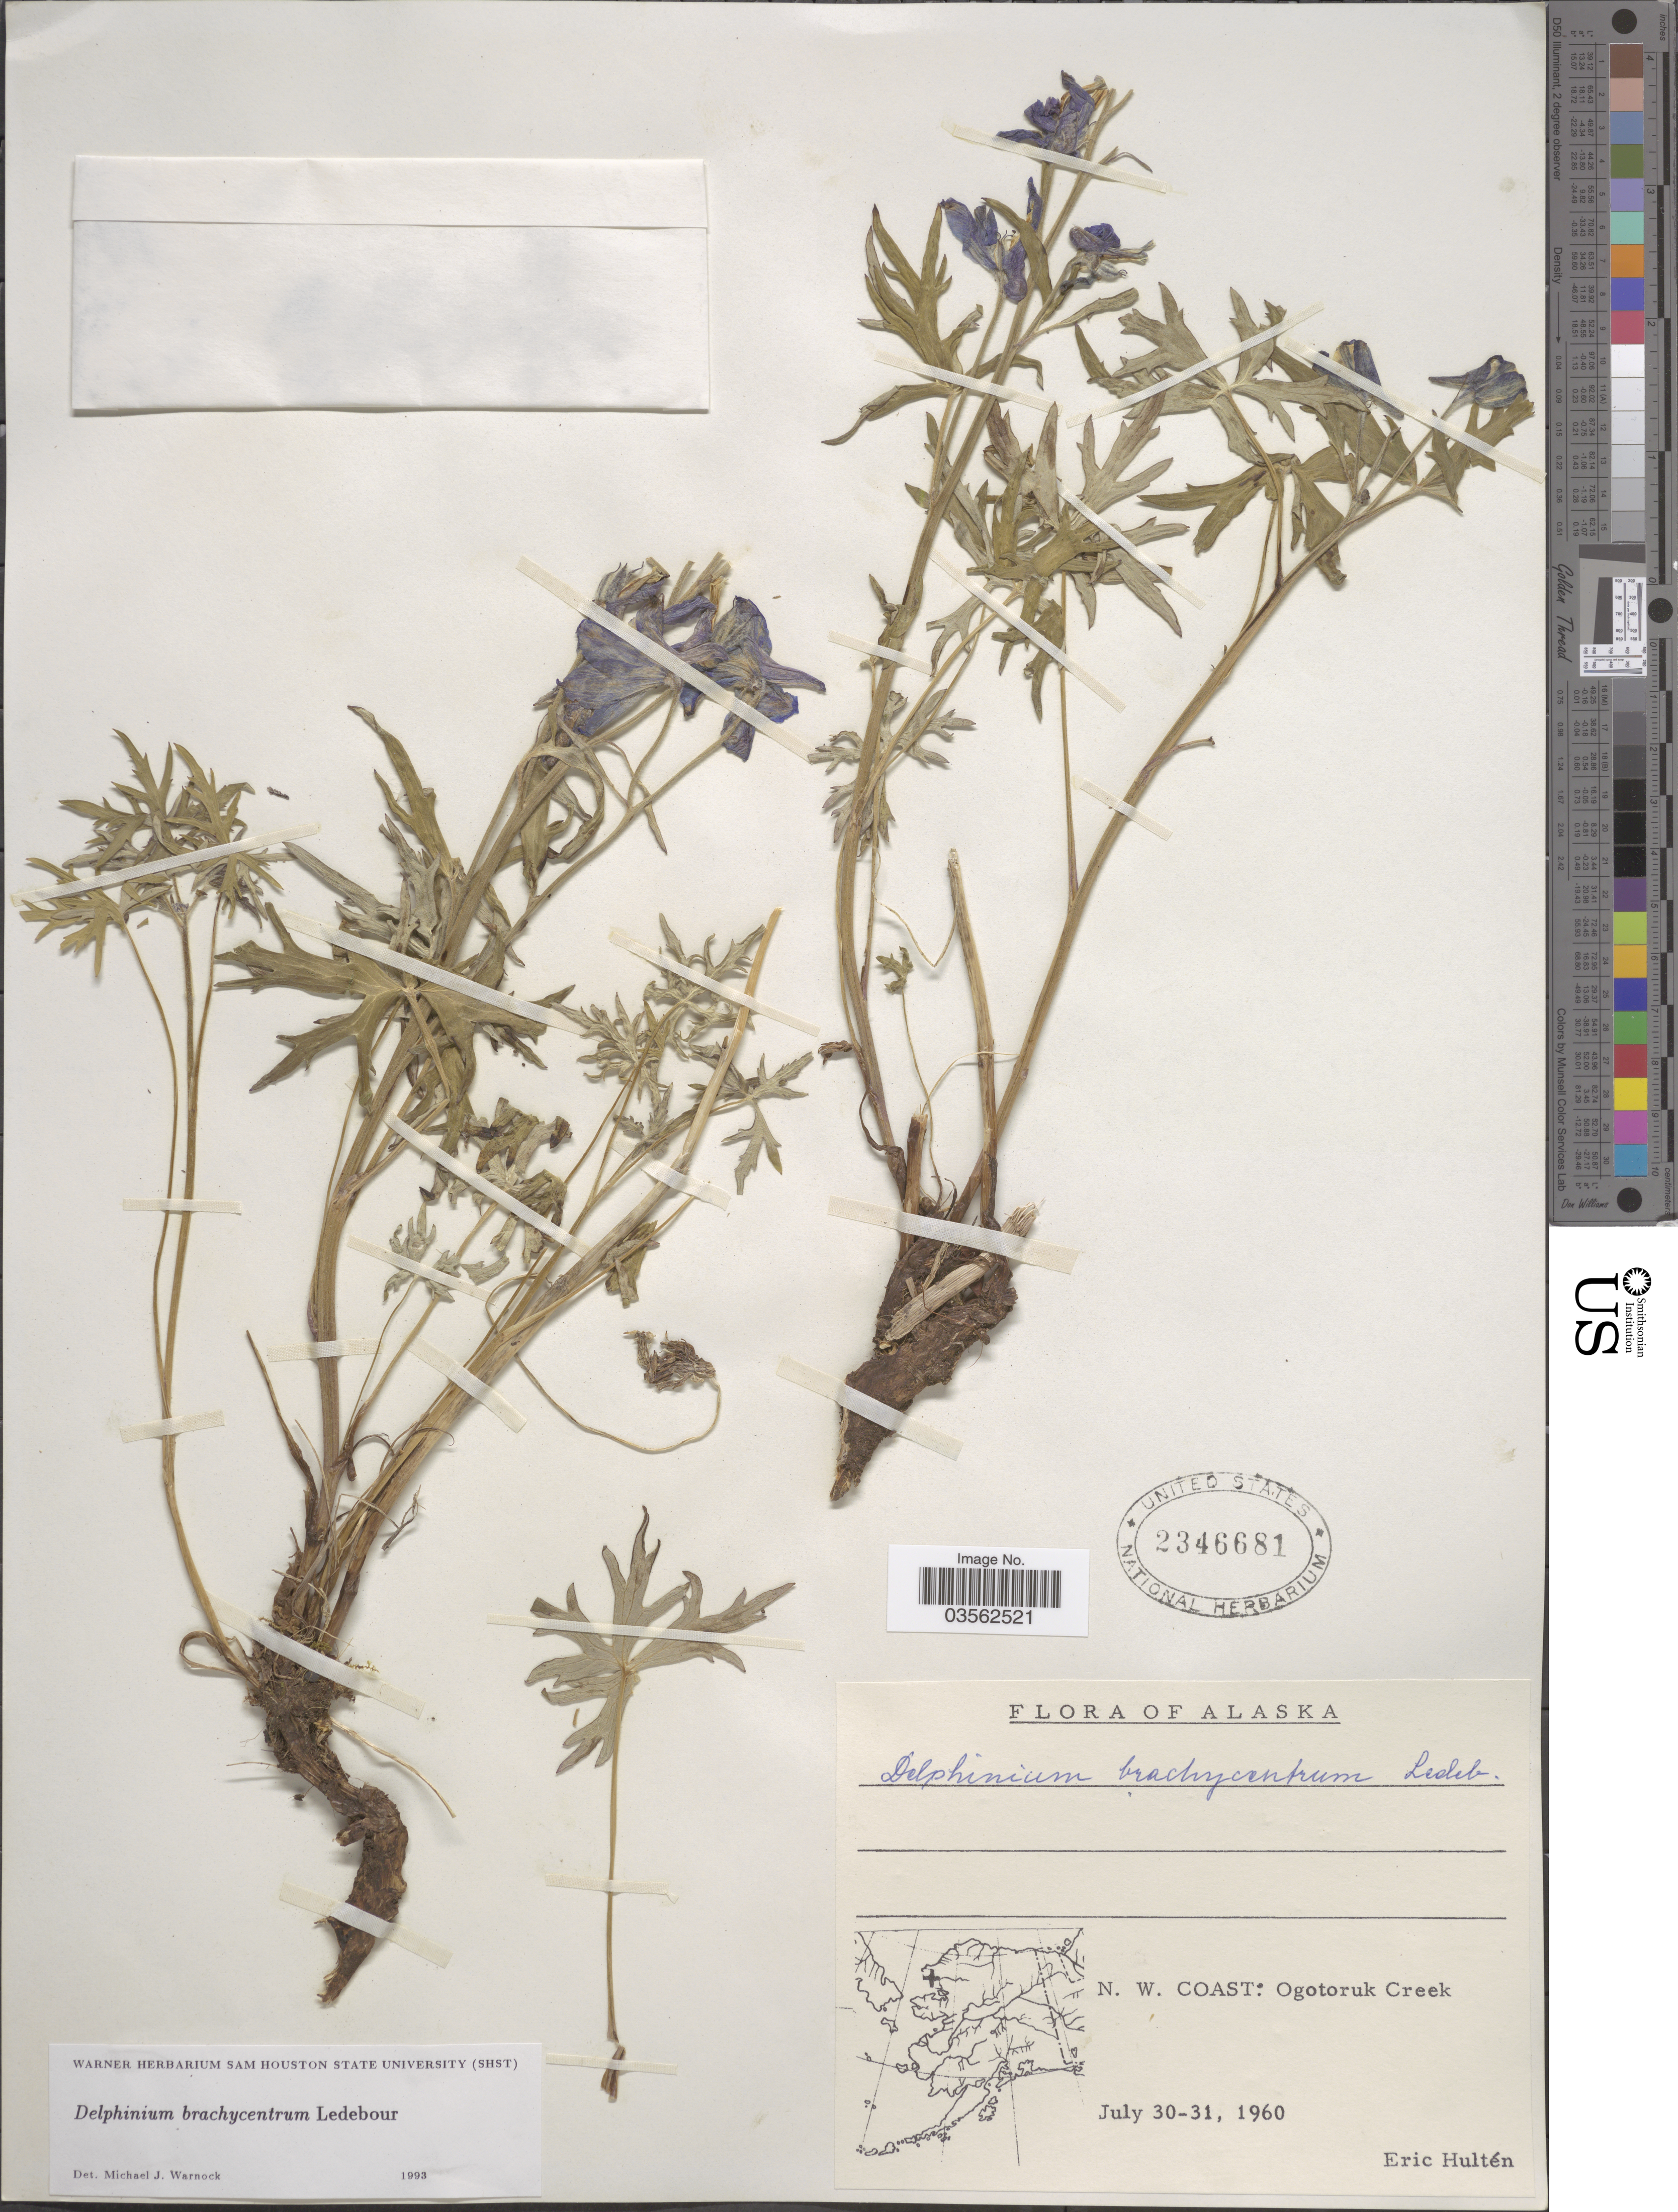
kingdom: Plantae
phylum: Tracheophyta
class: Magnoliopsida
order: Ranunculales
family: Ranunculaceae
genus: Delphinium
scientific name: Delphinium brachycentrum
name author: Ledeb.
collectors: E. G. Hultén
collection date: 1960-07-30/1960-07-31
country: United States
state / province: Alaska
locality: N. W. Coast: Ogotoruk Creek.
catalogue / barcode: US 2346681